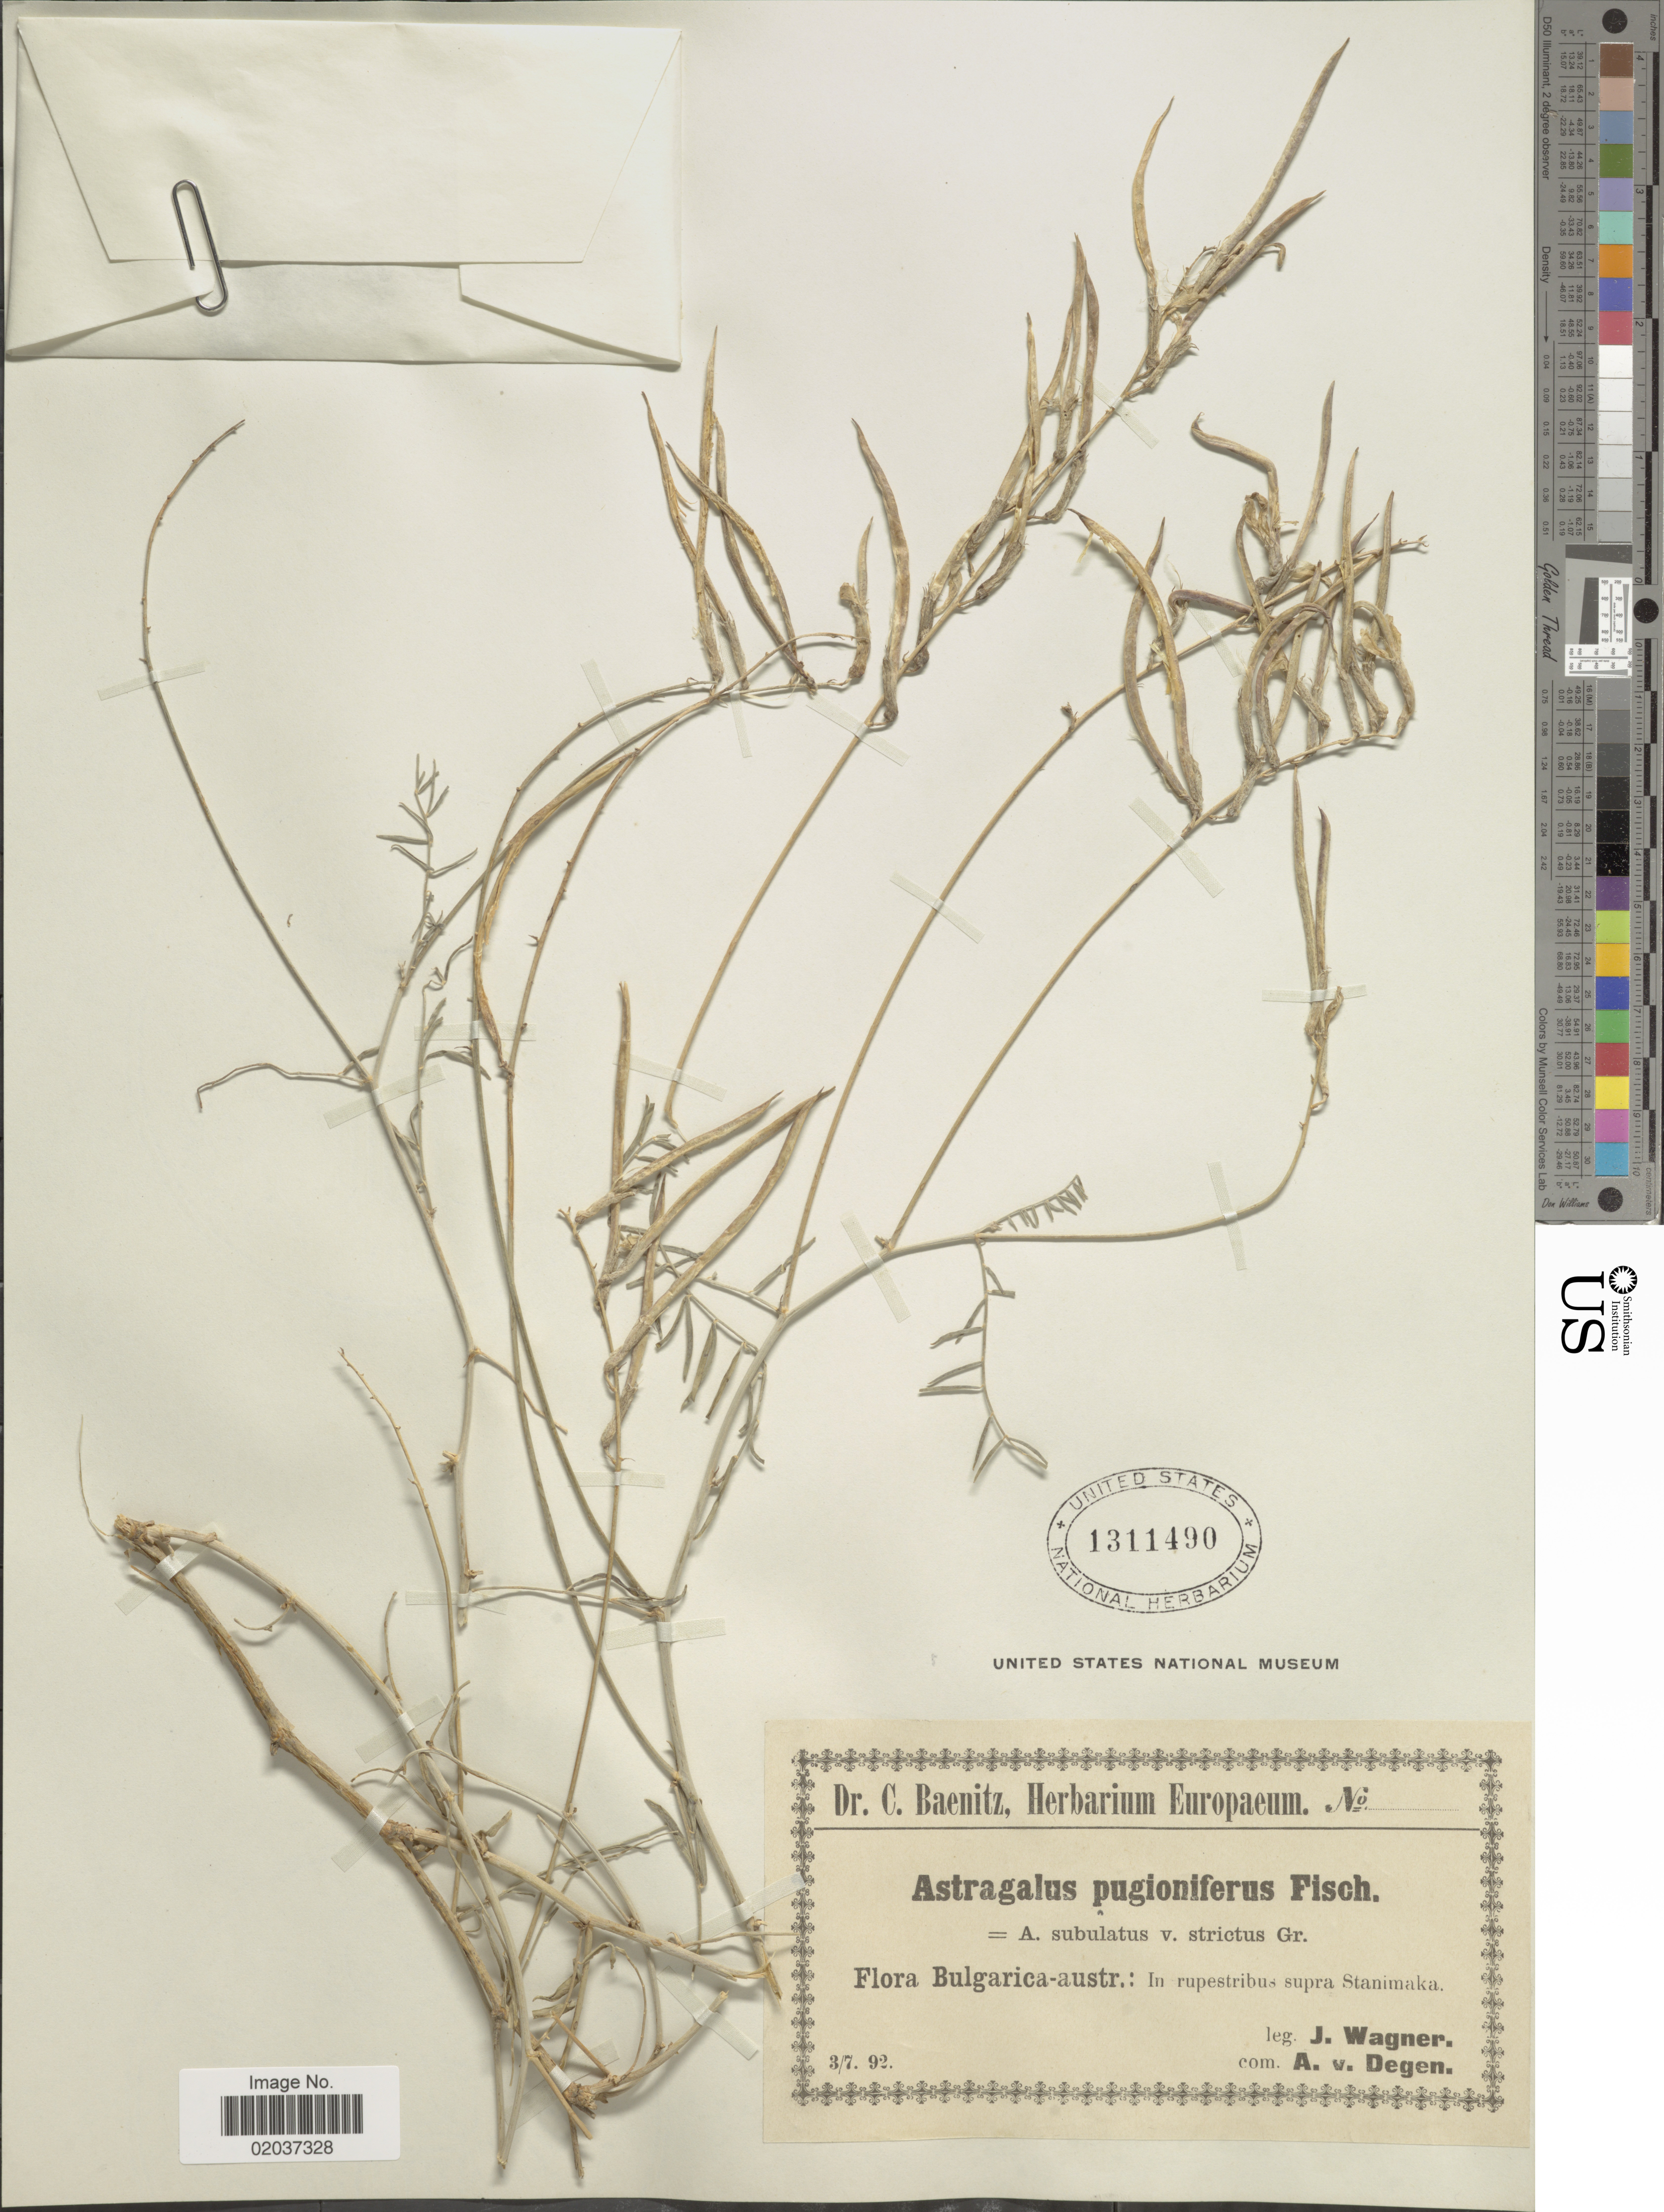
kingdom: Plantae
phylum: Tracheophyta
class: Magnoliopsida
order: Fabales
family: Fabaceae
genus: Astragalus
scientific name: Astragalus pugioniferus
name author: Fisch. ex Bunge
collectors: J. Wagner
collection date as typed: Transcribed d/m/y: 3/7/92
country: Bulgaria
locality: Bulgarica-austr.: In rupestribus supra Stanimaka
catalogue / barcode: US 1311490